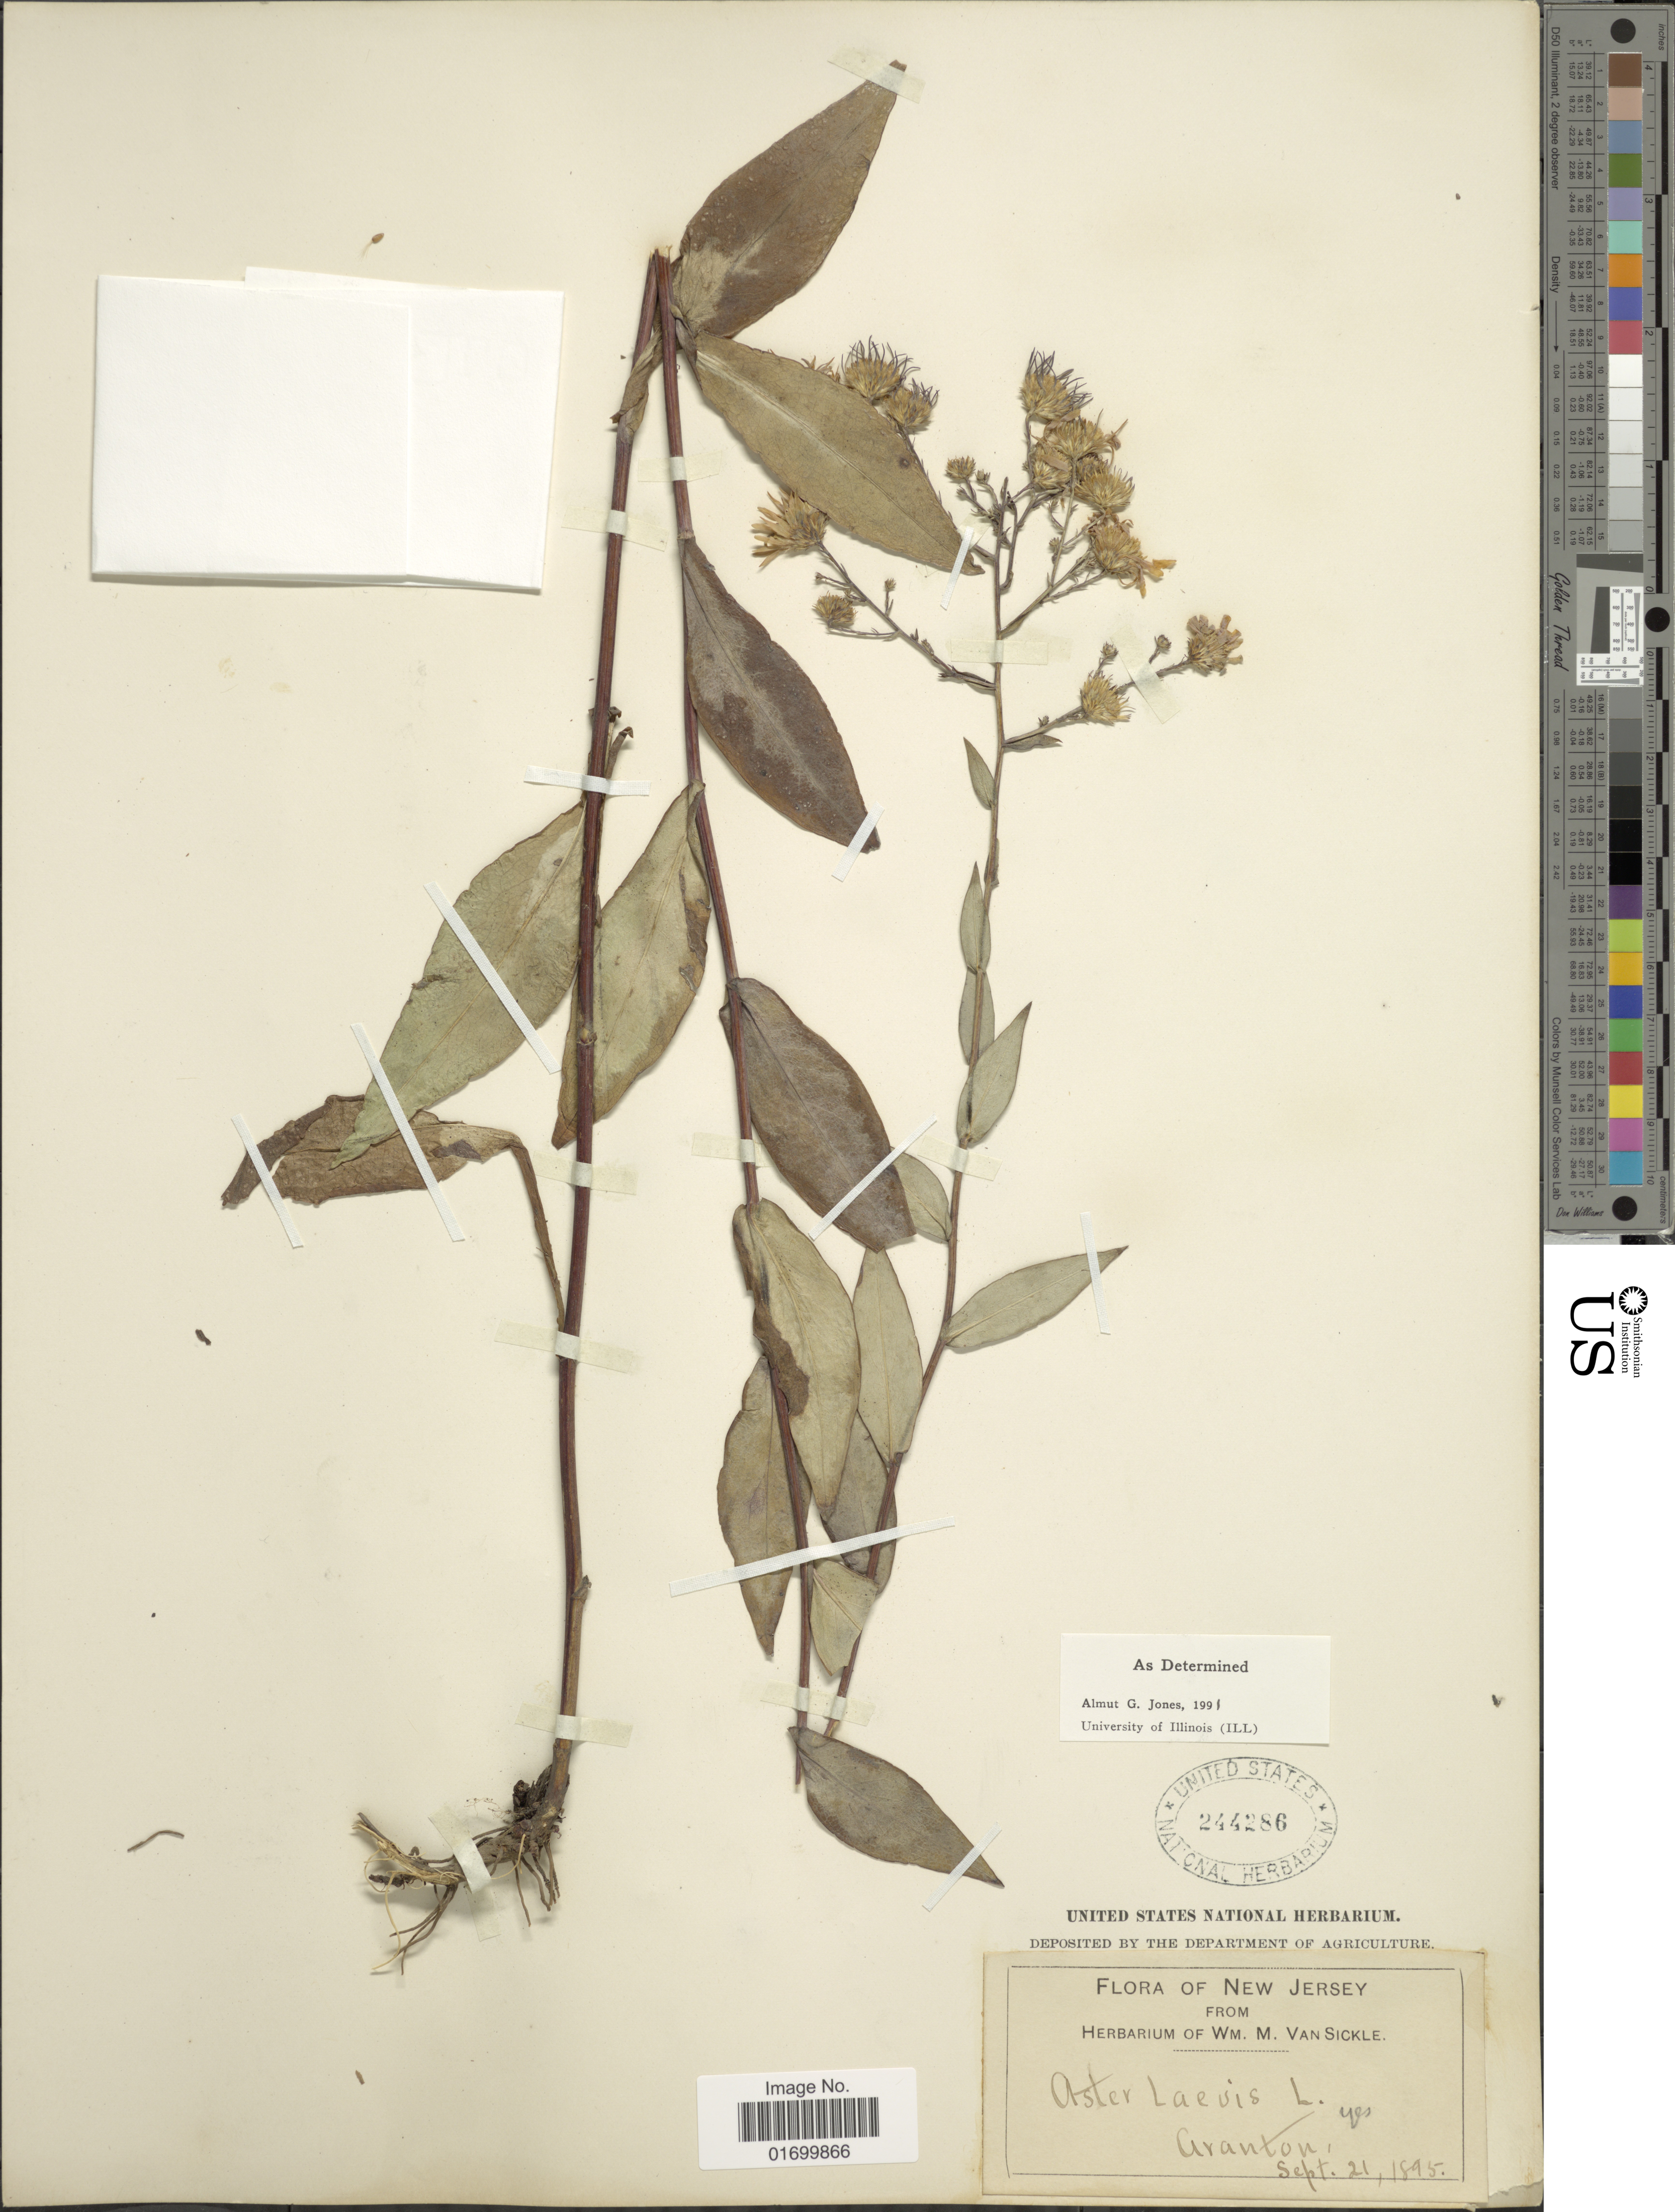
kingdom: Plantae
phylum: Tracheophyta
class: Magnoliopsida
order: Asterales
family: Asteraceae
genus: Symphyotrichum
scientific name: Symphyotrichum laeve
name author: (L.) Á. Löve & D. Löve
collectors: ex herb. Wm. M. Van Sickle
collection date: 1895-09-21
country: United States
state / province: New Jersey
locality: Aranton.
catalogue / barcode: US 244286